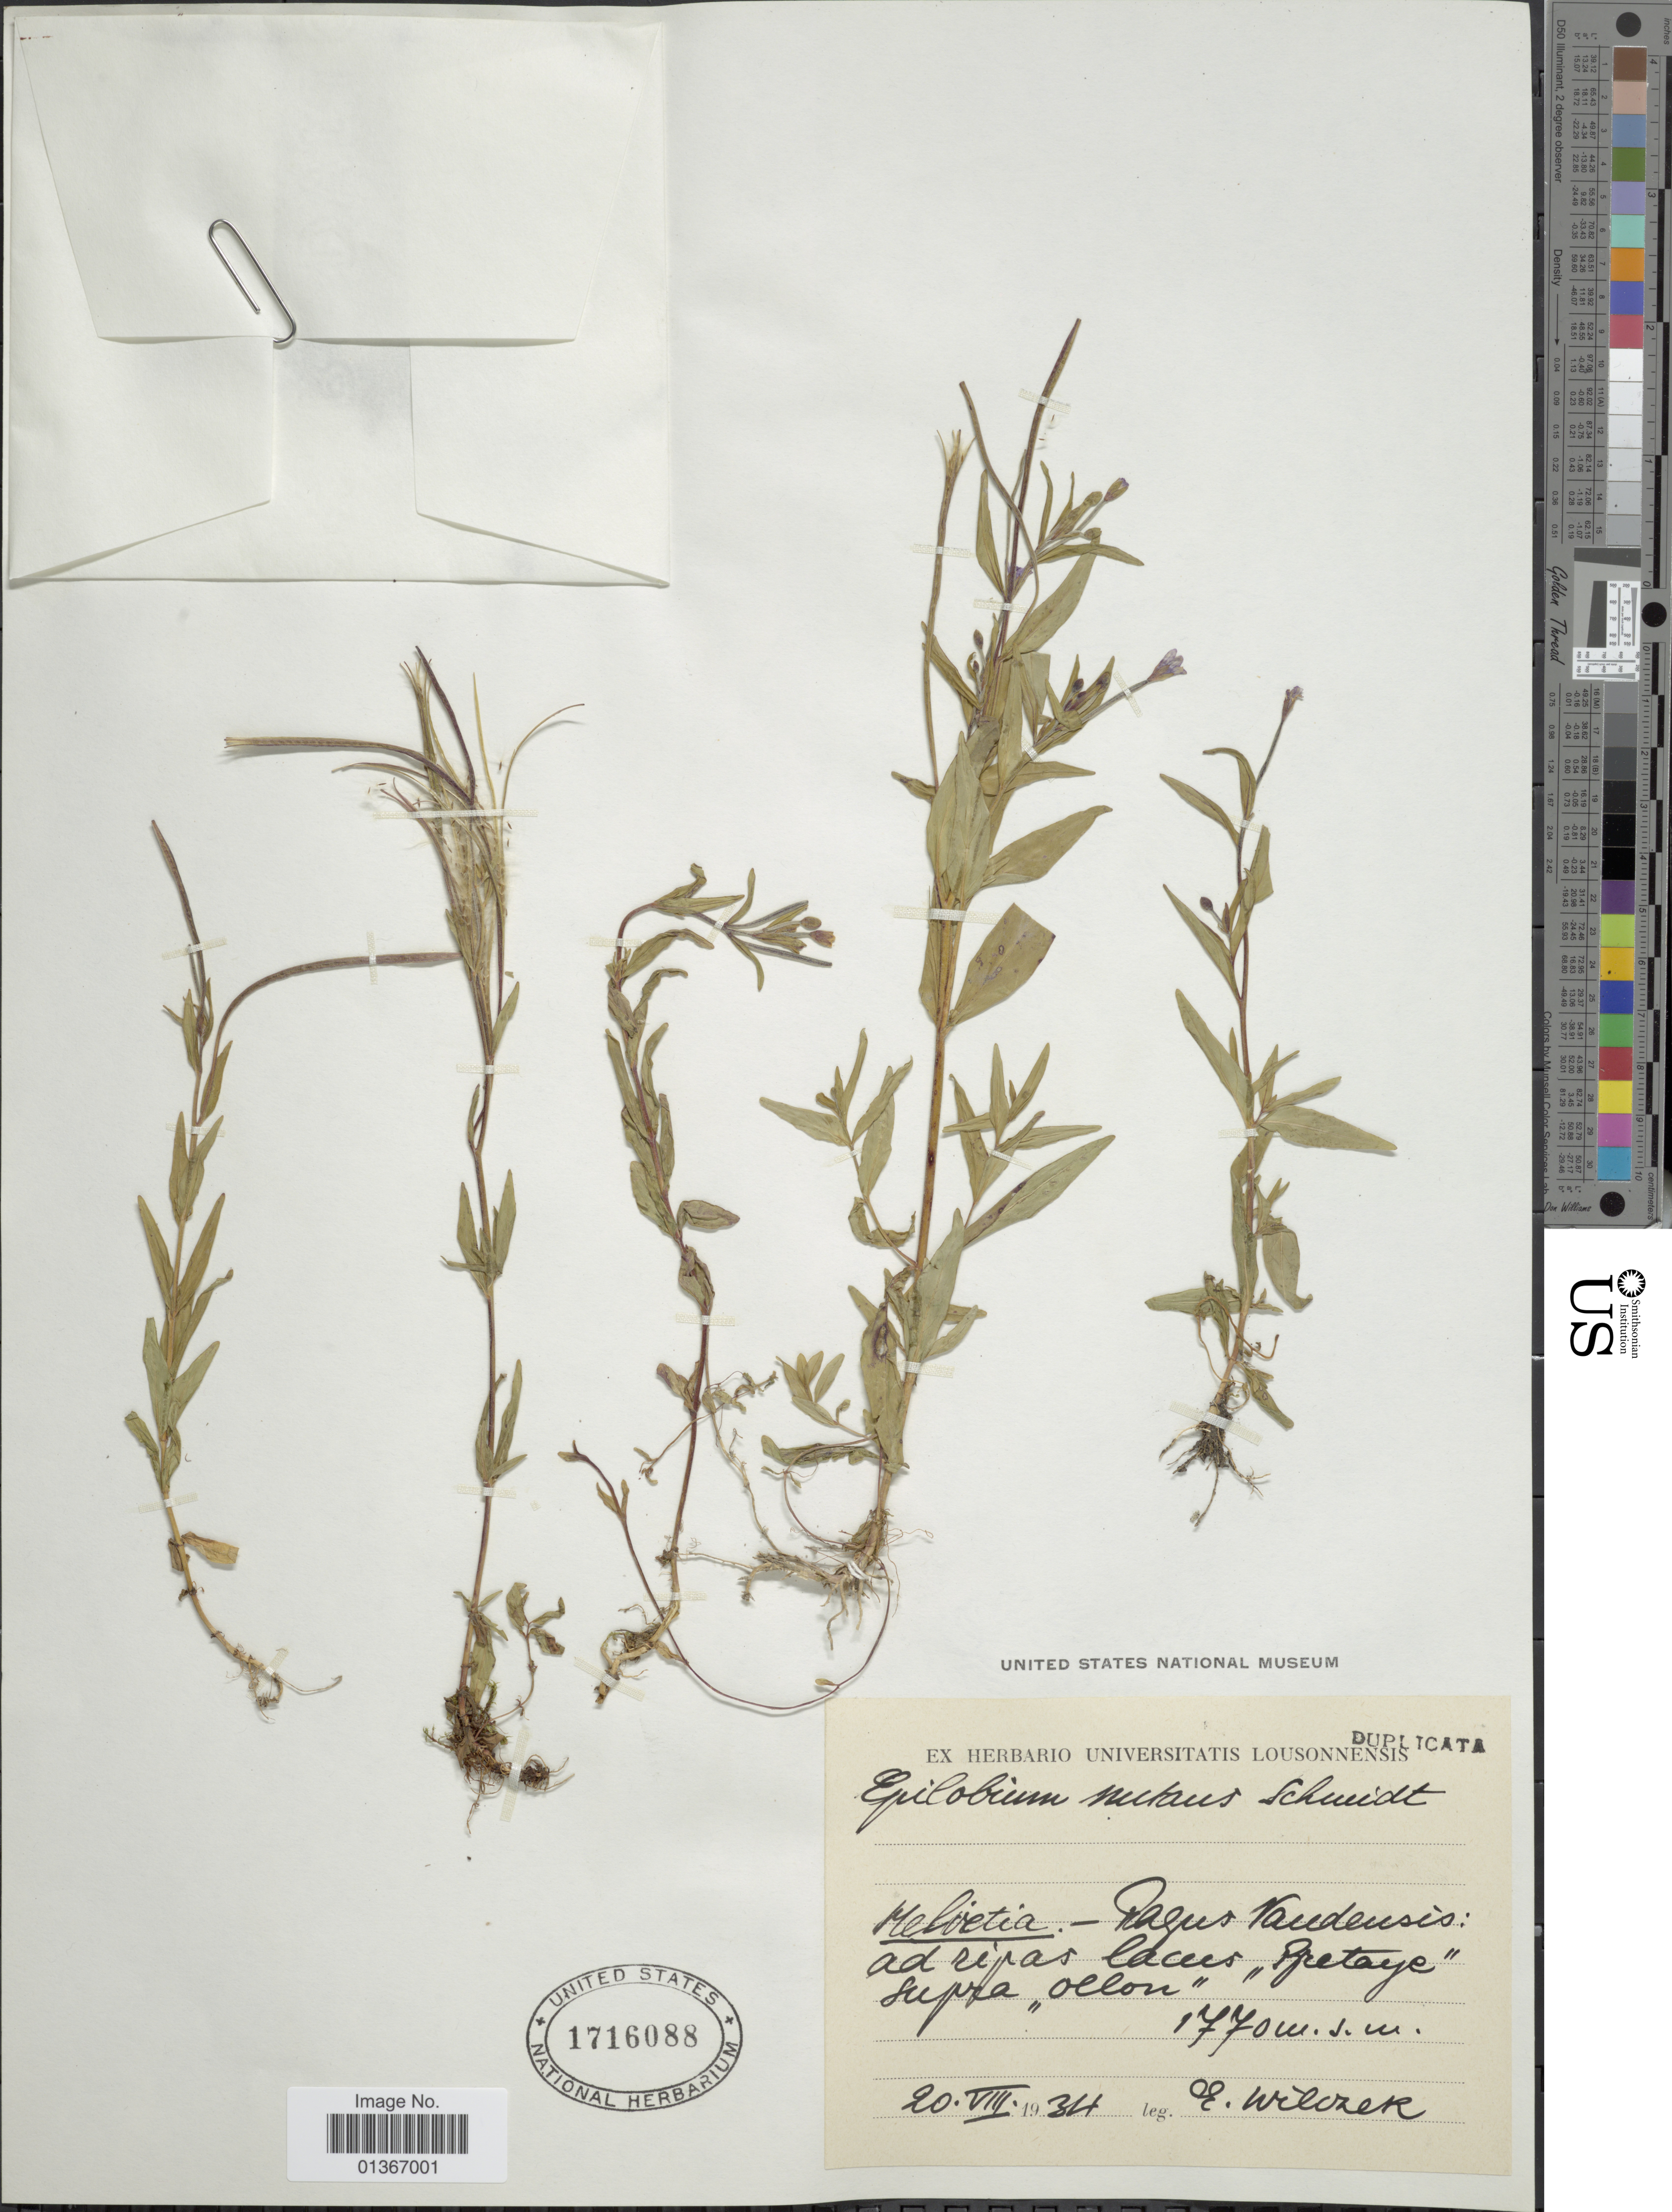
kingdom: Plantae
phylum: Tracheophyta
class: Magnoliopsida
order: Myrtales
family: Onagraceae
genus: Epilobium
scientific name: Epilobium nutans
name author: F.W. Schmidt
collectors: E. Wilczek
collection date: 1934-08-20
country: Switzerland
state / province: Vaud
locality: Helvetia - Pagus Vaudensis: ad ripas lacus "Bretaye " supra "Ollon".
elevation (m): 1770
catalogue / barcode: US 1716088